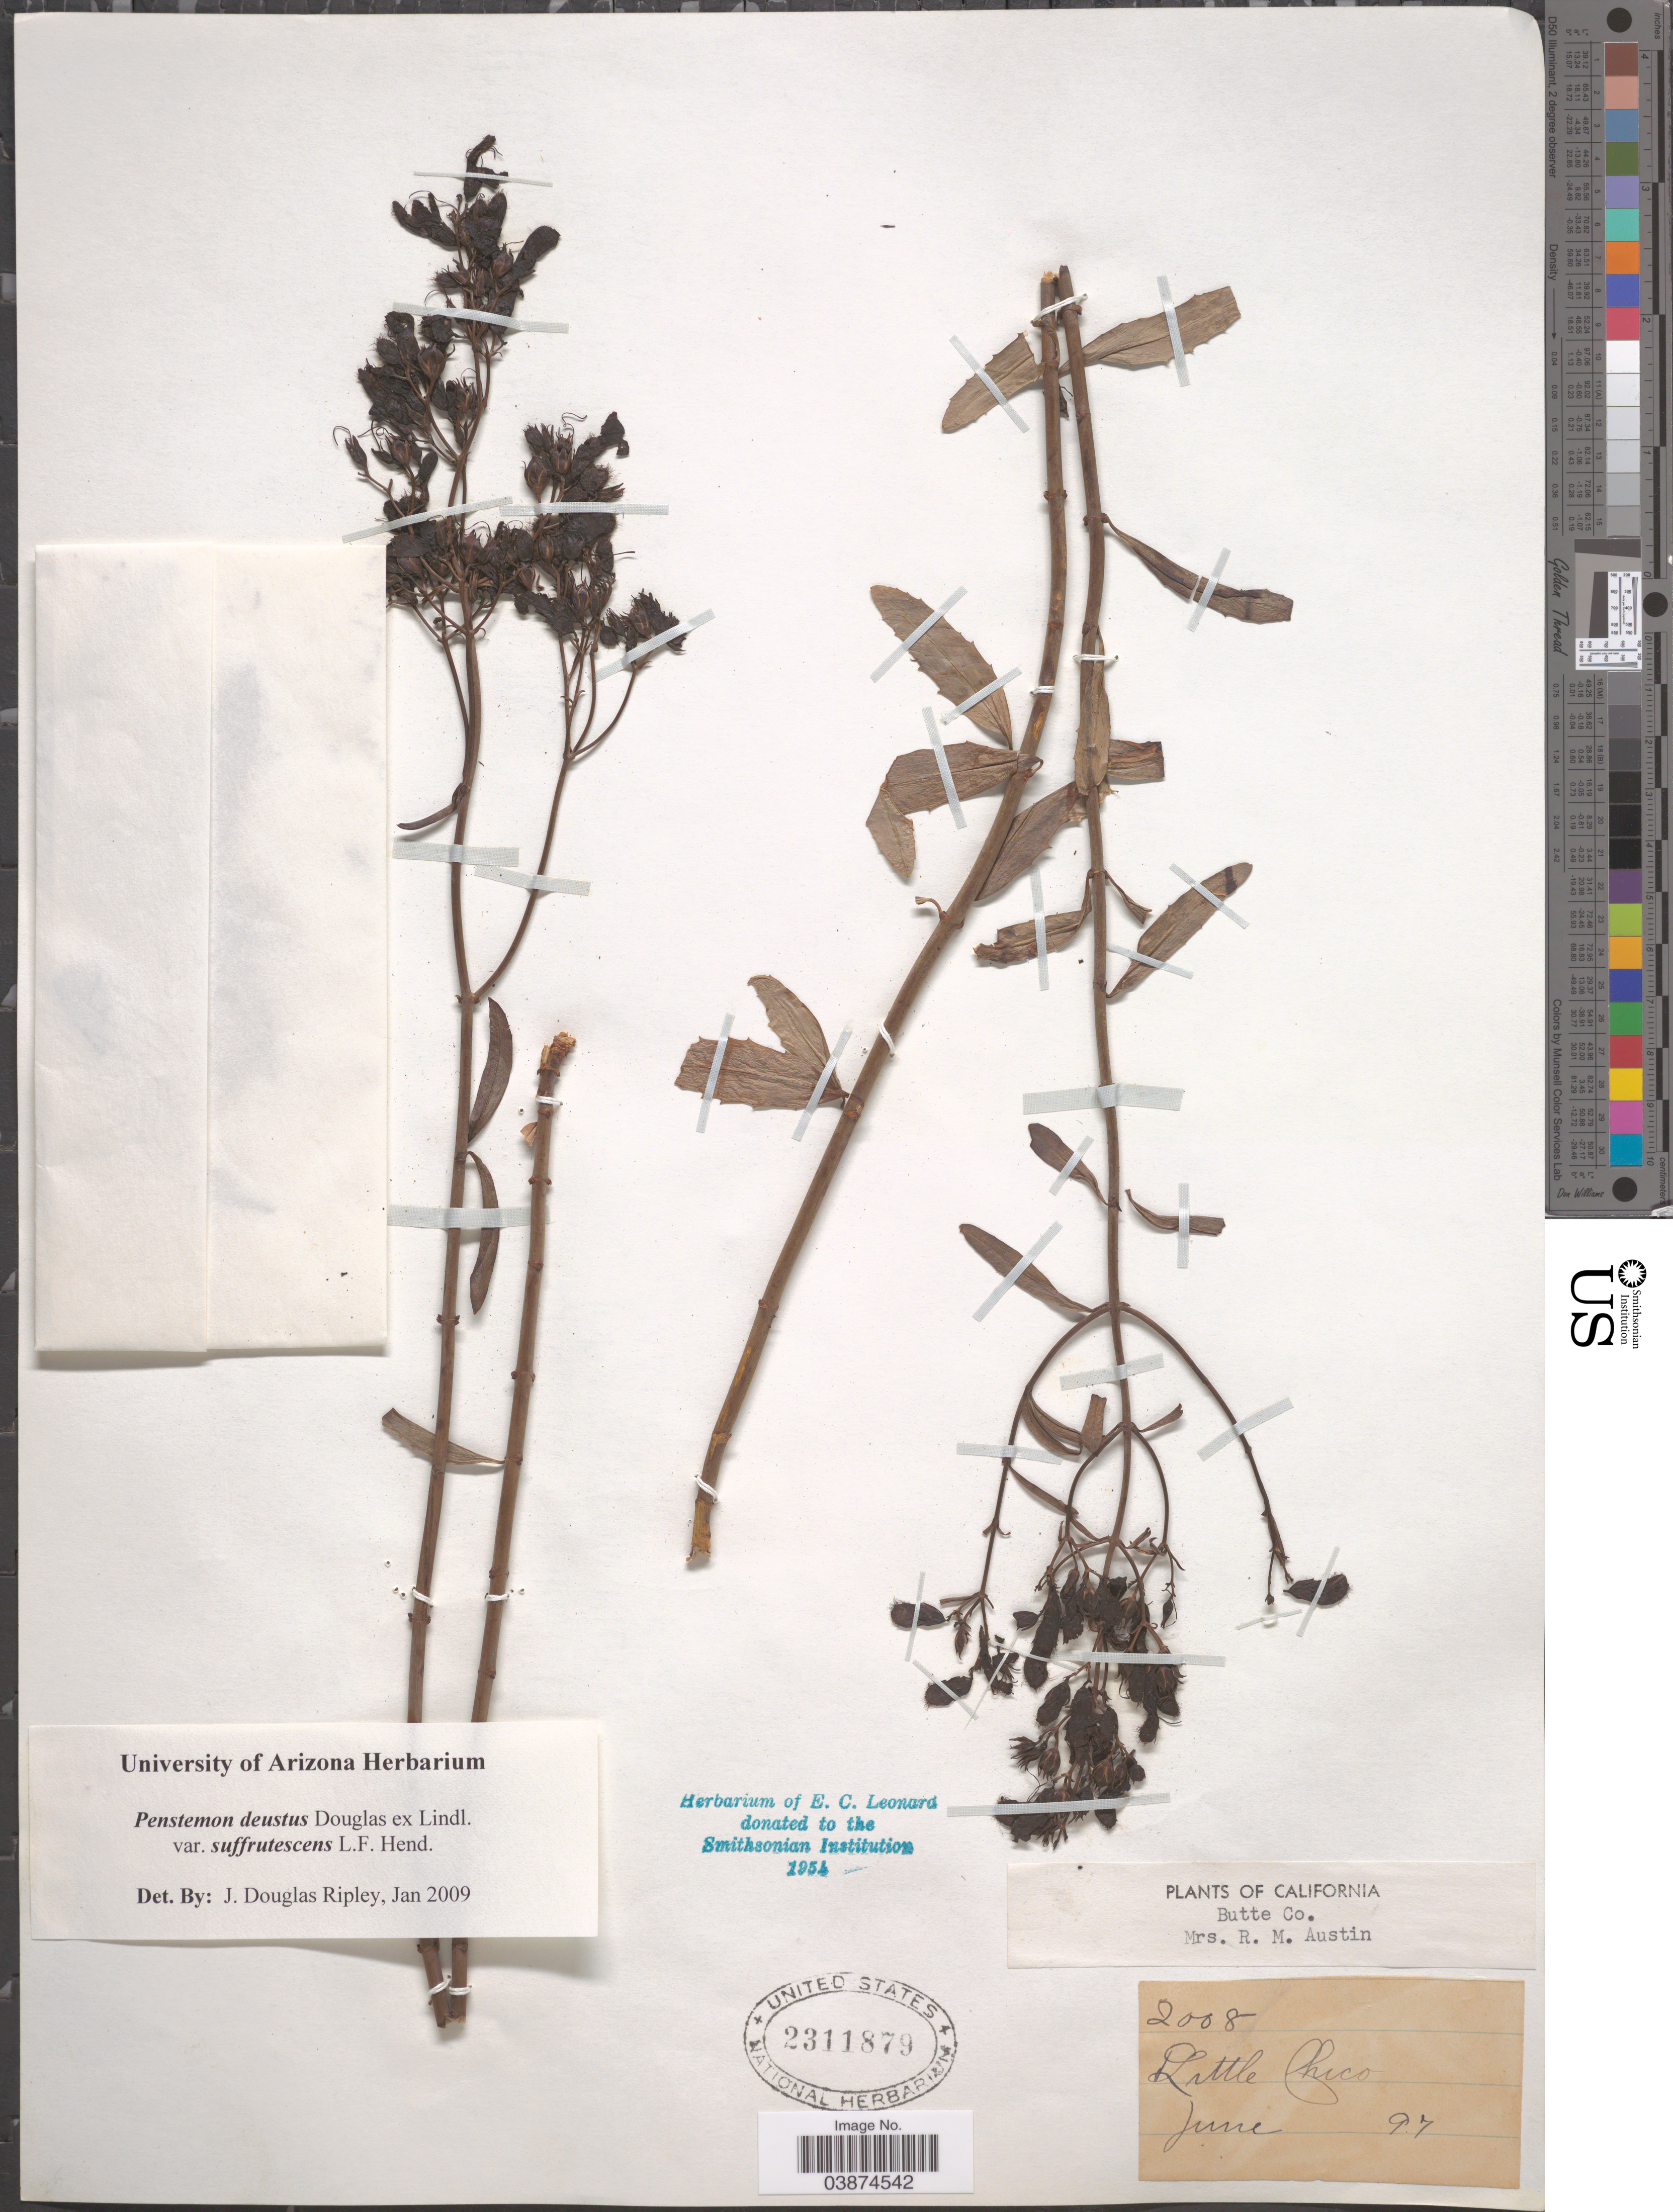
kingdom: Plantae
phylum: Tracheophyta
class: Magnoliopsida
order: Lamiales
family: Plantaginaceae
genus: Penstemon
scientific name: Penstemon deustus var. suffrutescens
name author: L.F. Hend.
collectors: R. Austin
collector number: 2008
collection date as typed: Transcribed d/m/y: /6/97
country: United States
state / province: California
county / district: Butte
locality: Butte Co. Little Chico.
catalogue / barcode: US 2311879